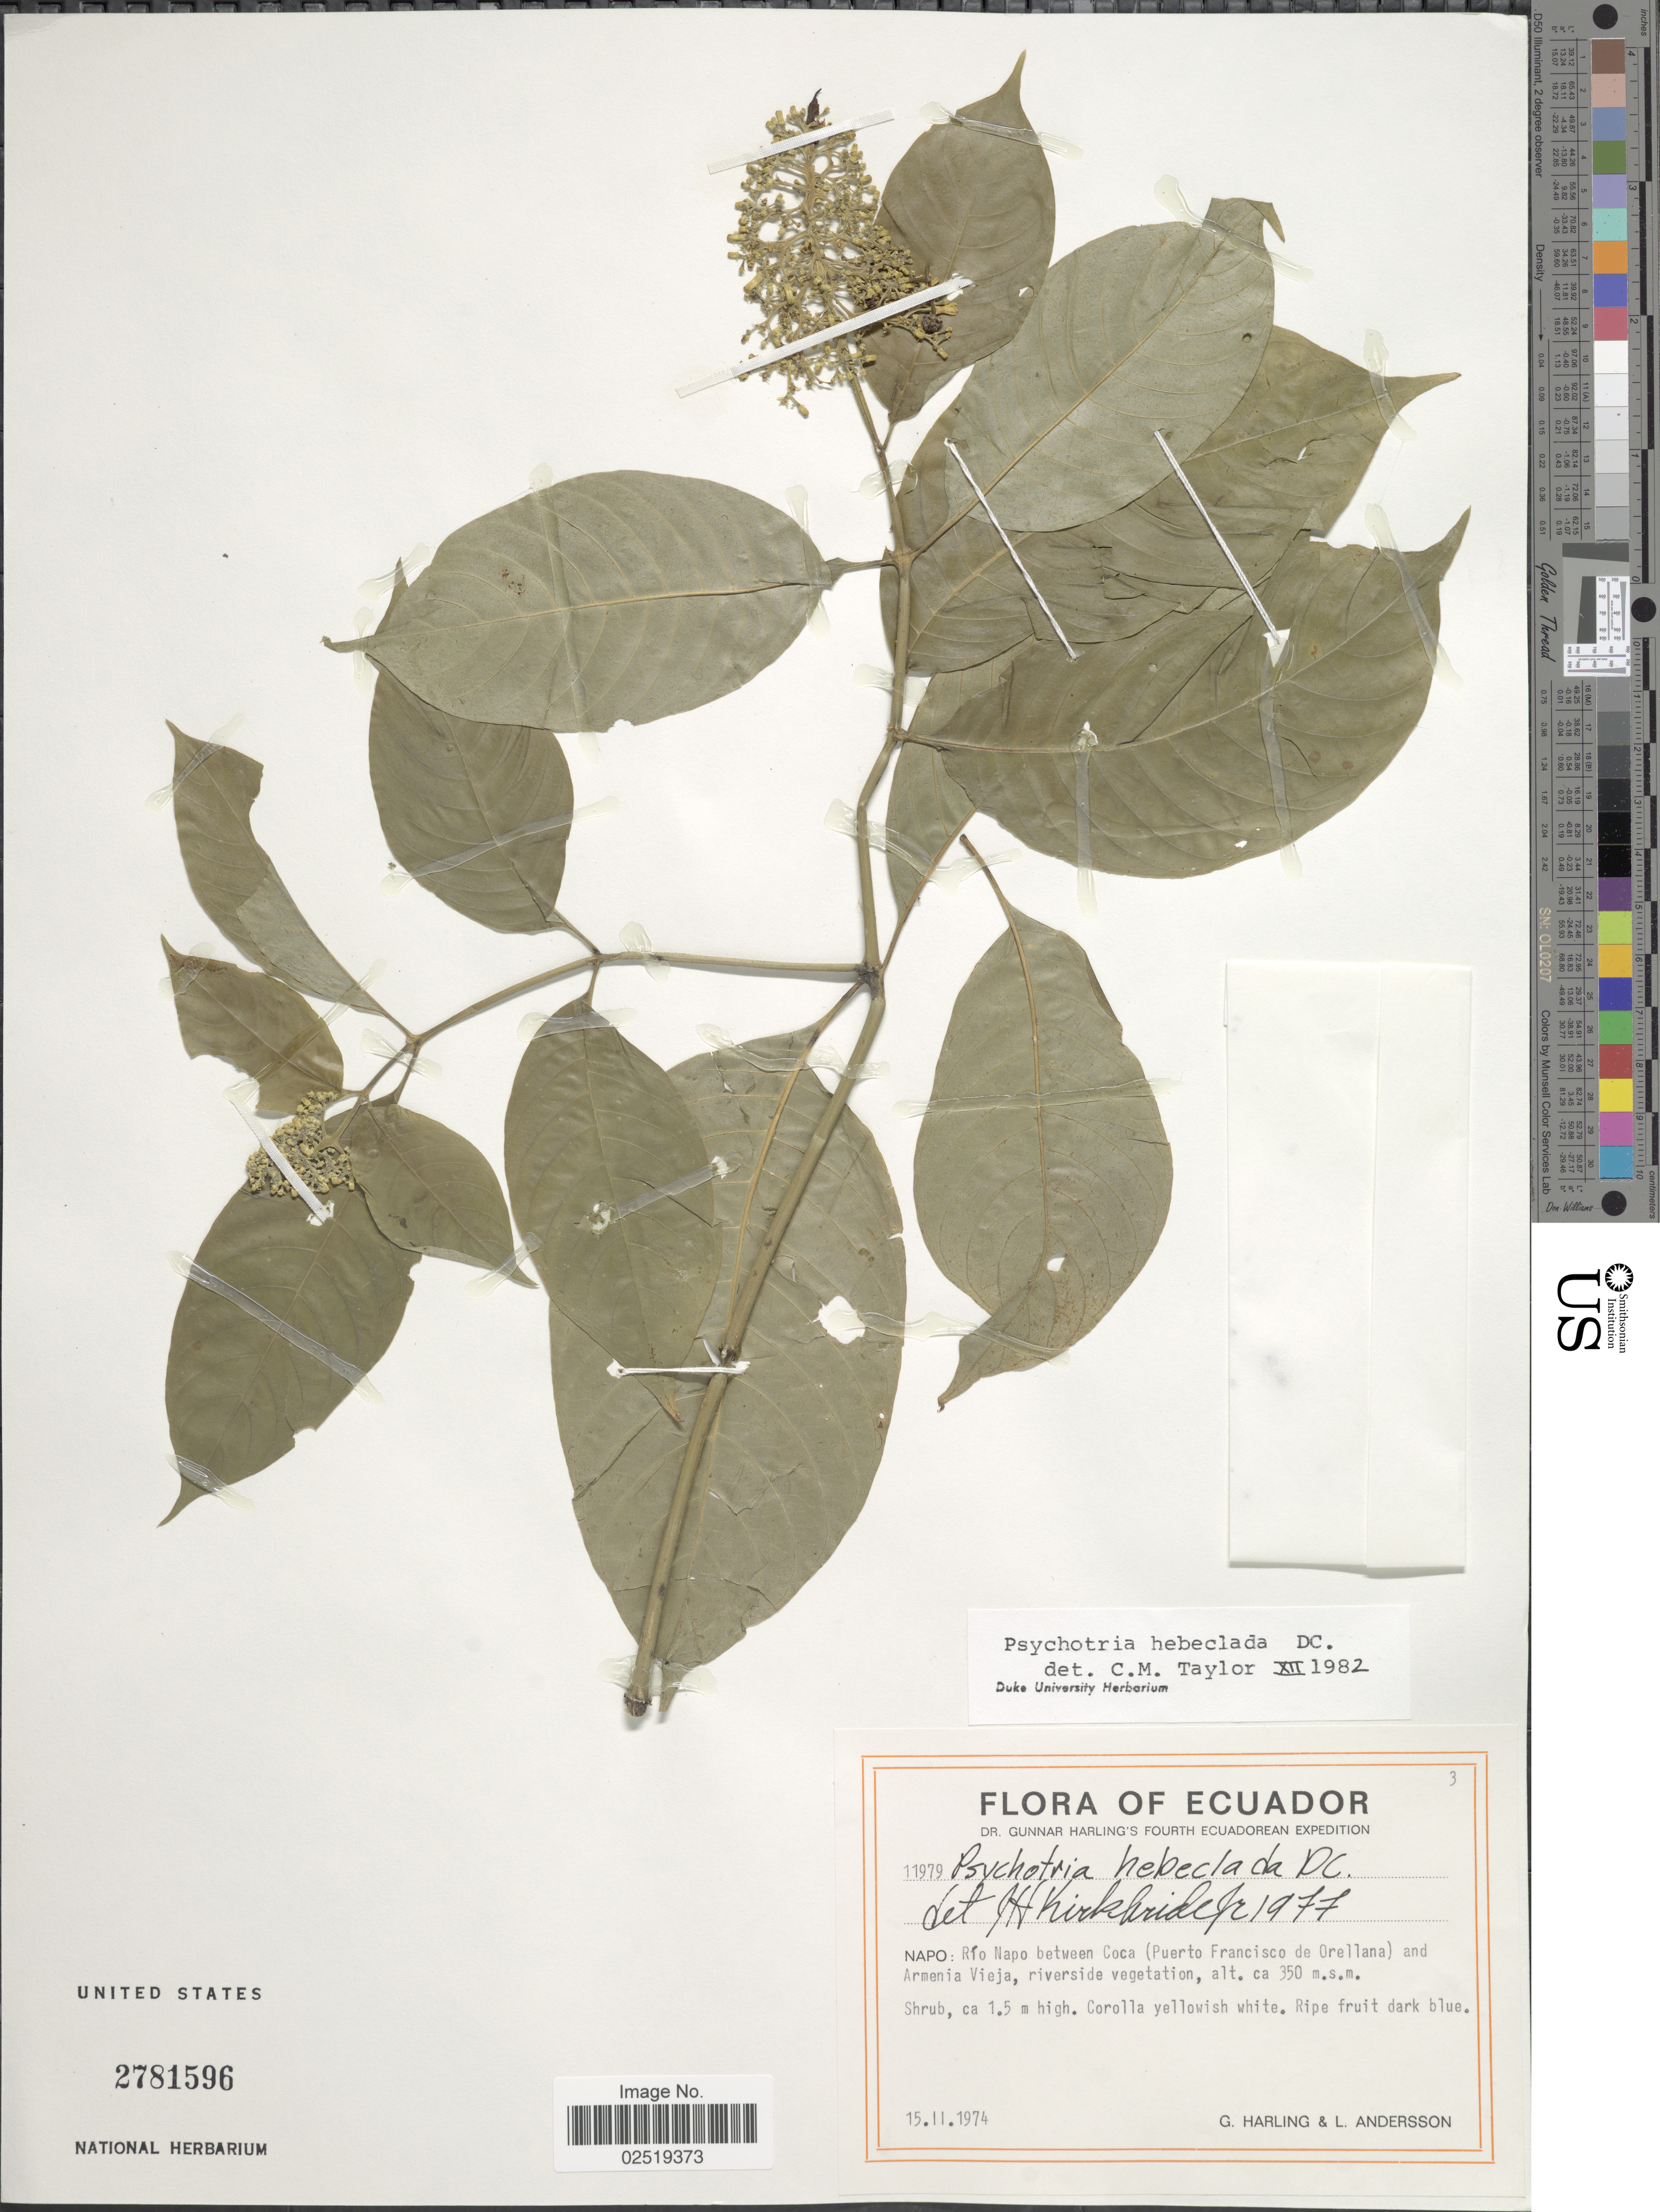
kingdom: Plantae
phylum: Tracheophyta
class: Magnoliopsida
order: Gentianales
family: Rubiaceae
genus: Psychotria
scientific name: Psychotria hebeclada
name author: DC.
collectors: G. Harling & L. Andersson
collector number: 11979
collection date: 1974-02-15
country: Ecuador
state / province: Napo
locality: Rio Napo between Coca (Puerto Francisco de Orellana) and Armenia Vieja, riverside vegetation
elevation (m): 350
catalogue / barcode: US 2781596